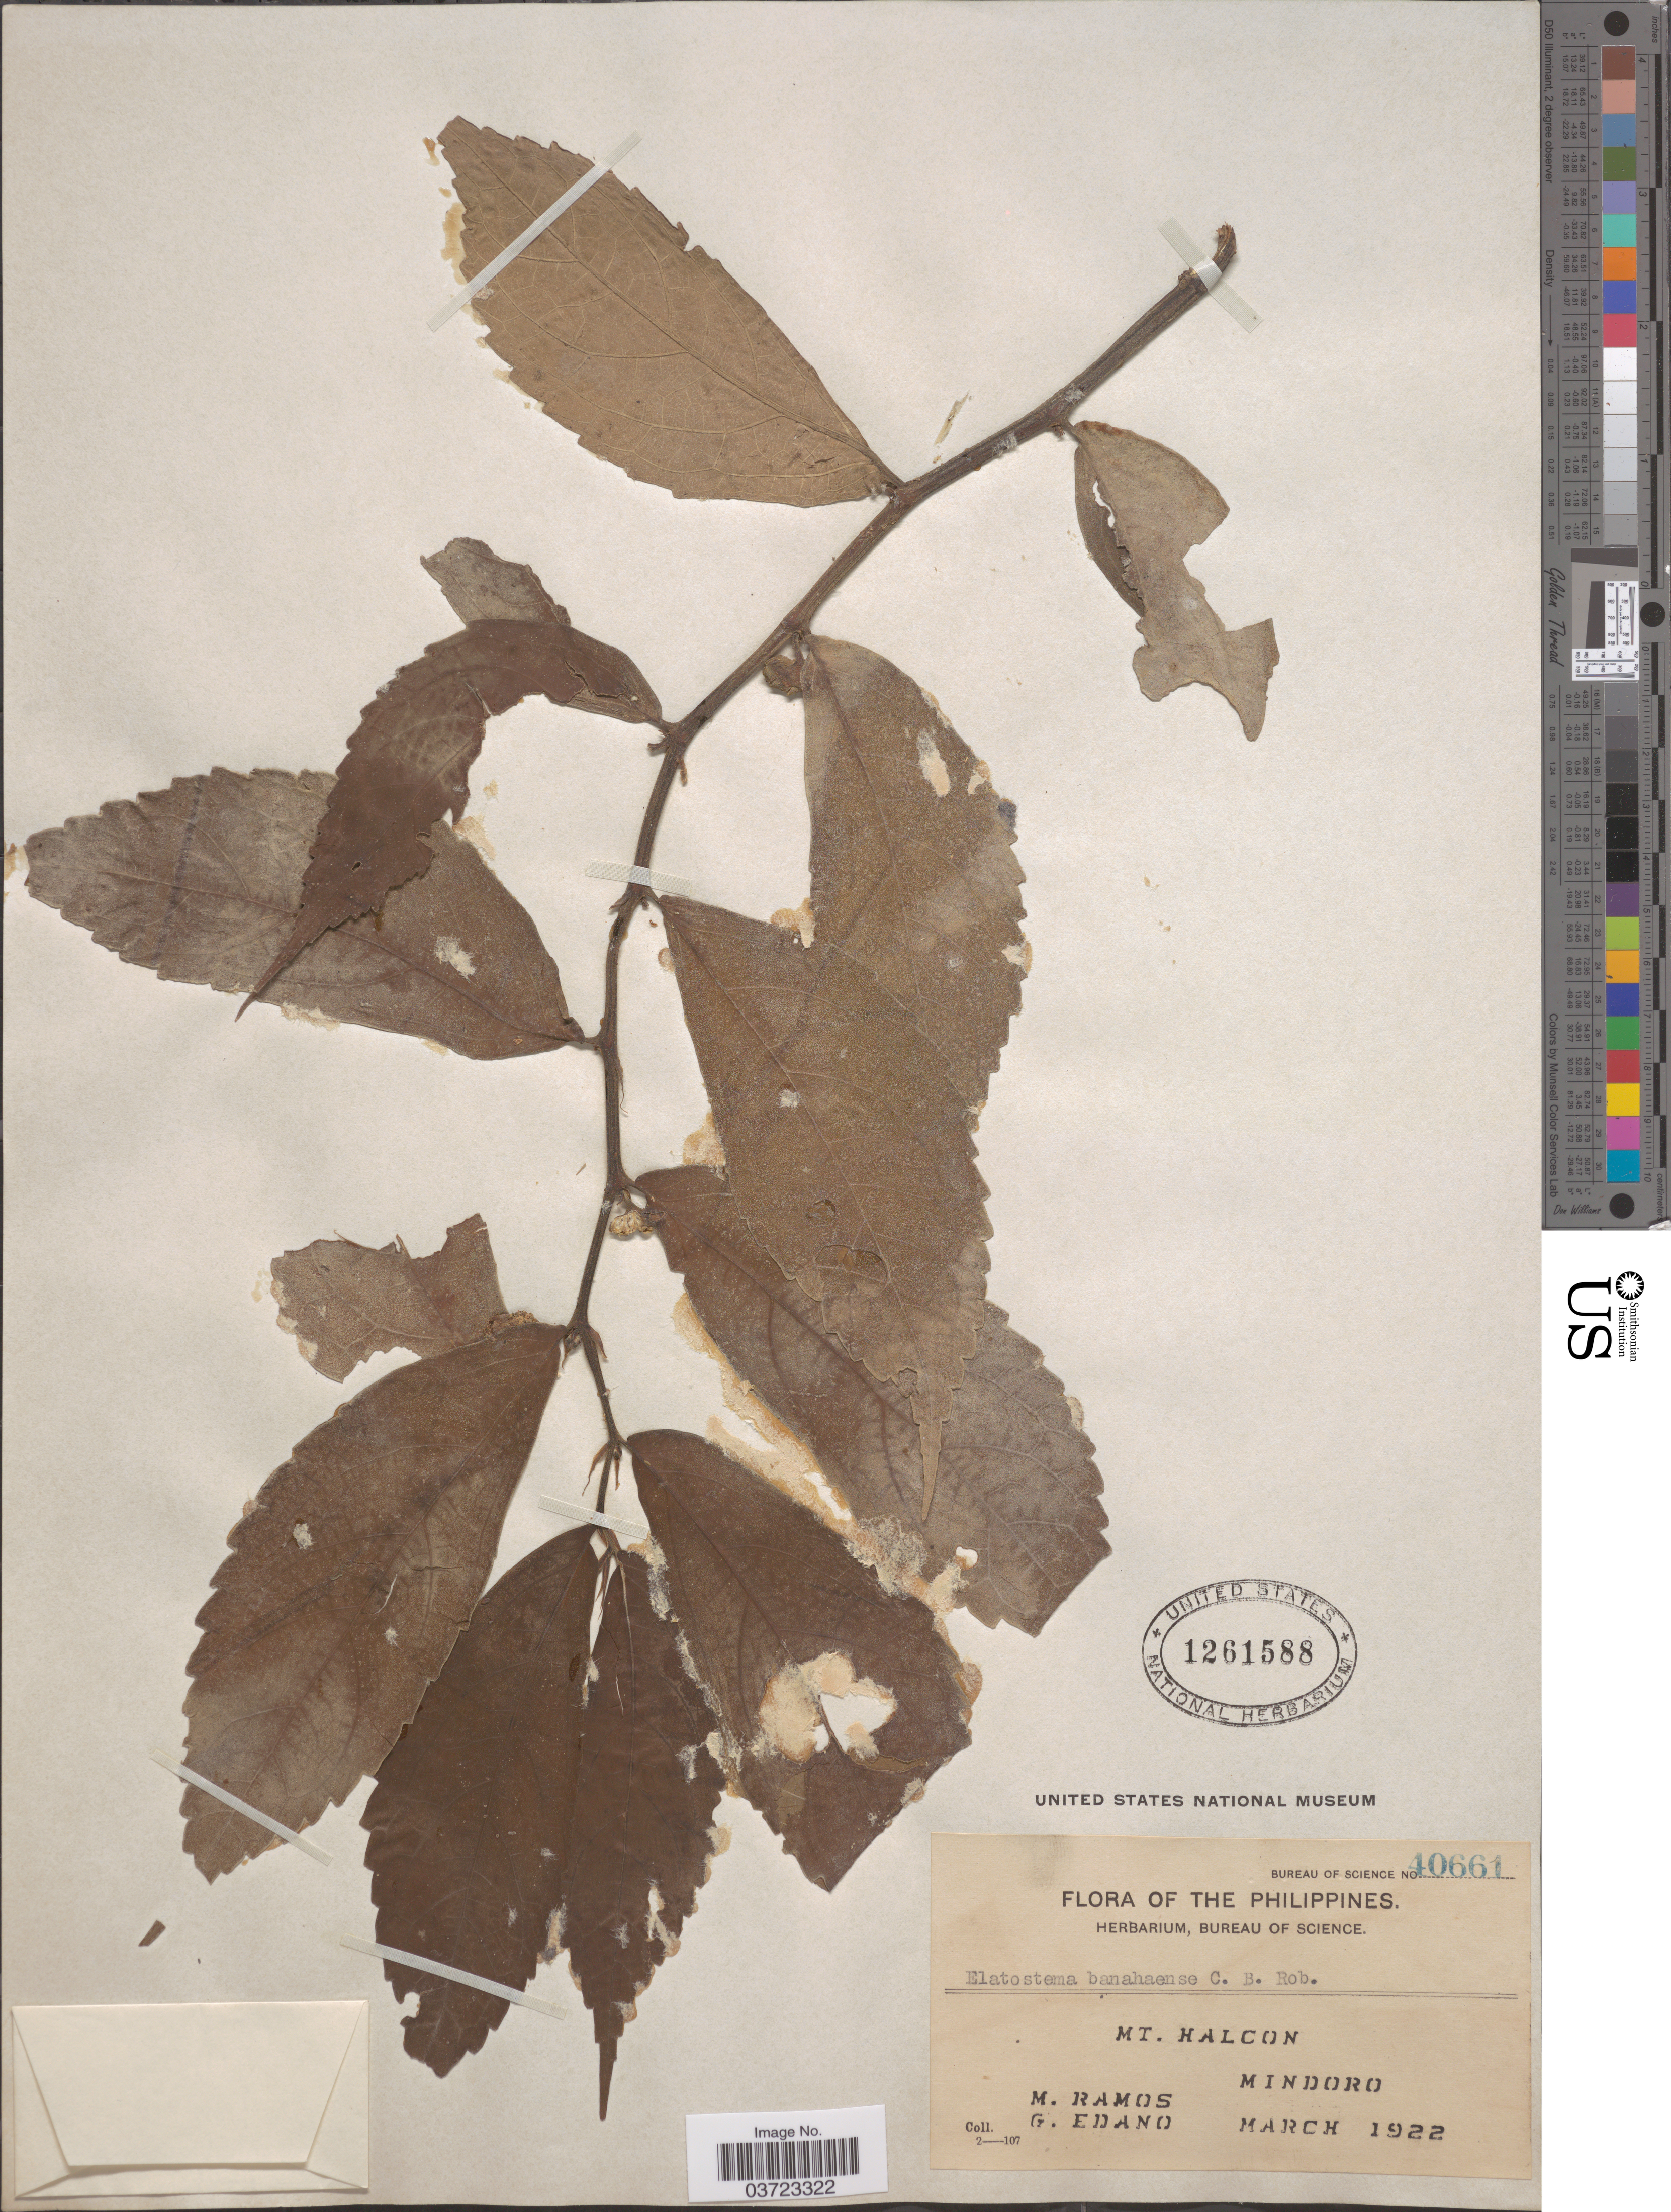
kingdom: Plantae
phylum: Tracheophyta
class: Magnoliopsida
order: Rosales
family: Urticaceae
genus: Elatostema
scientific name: Elatostema banahaense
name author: C.B. Rob.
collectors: M. Ramos & G. Edaño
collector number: Bureau of Science 40661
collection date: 1922-03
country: Philippines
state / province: Mimaropa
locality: Mt. Halcon. Mindoro.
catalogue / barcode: US 1261588